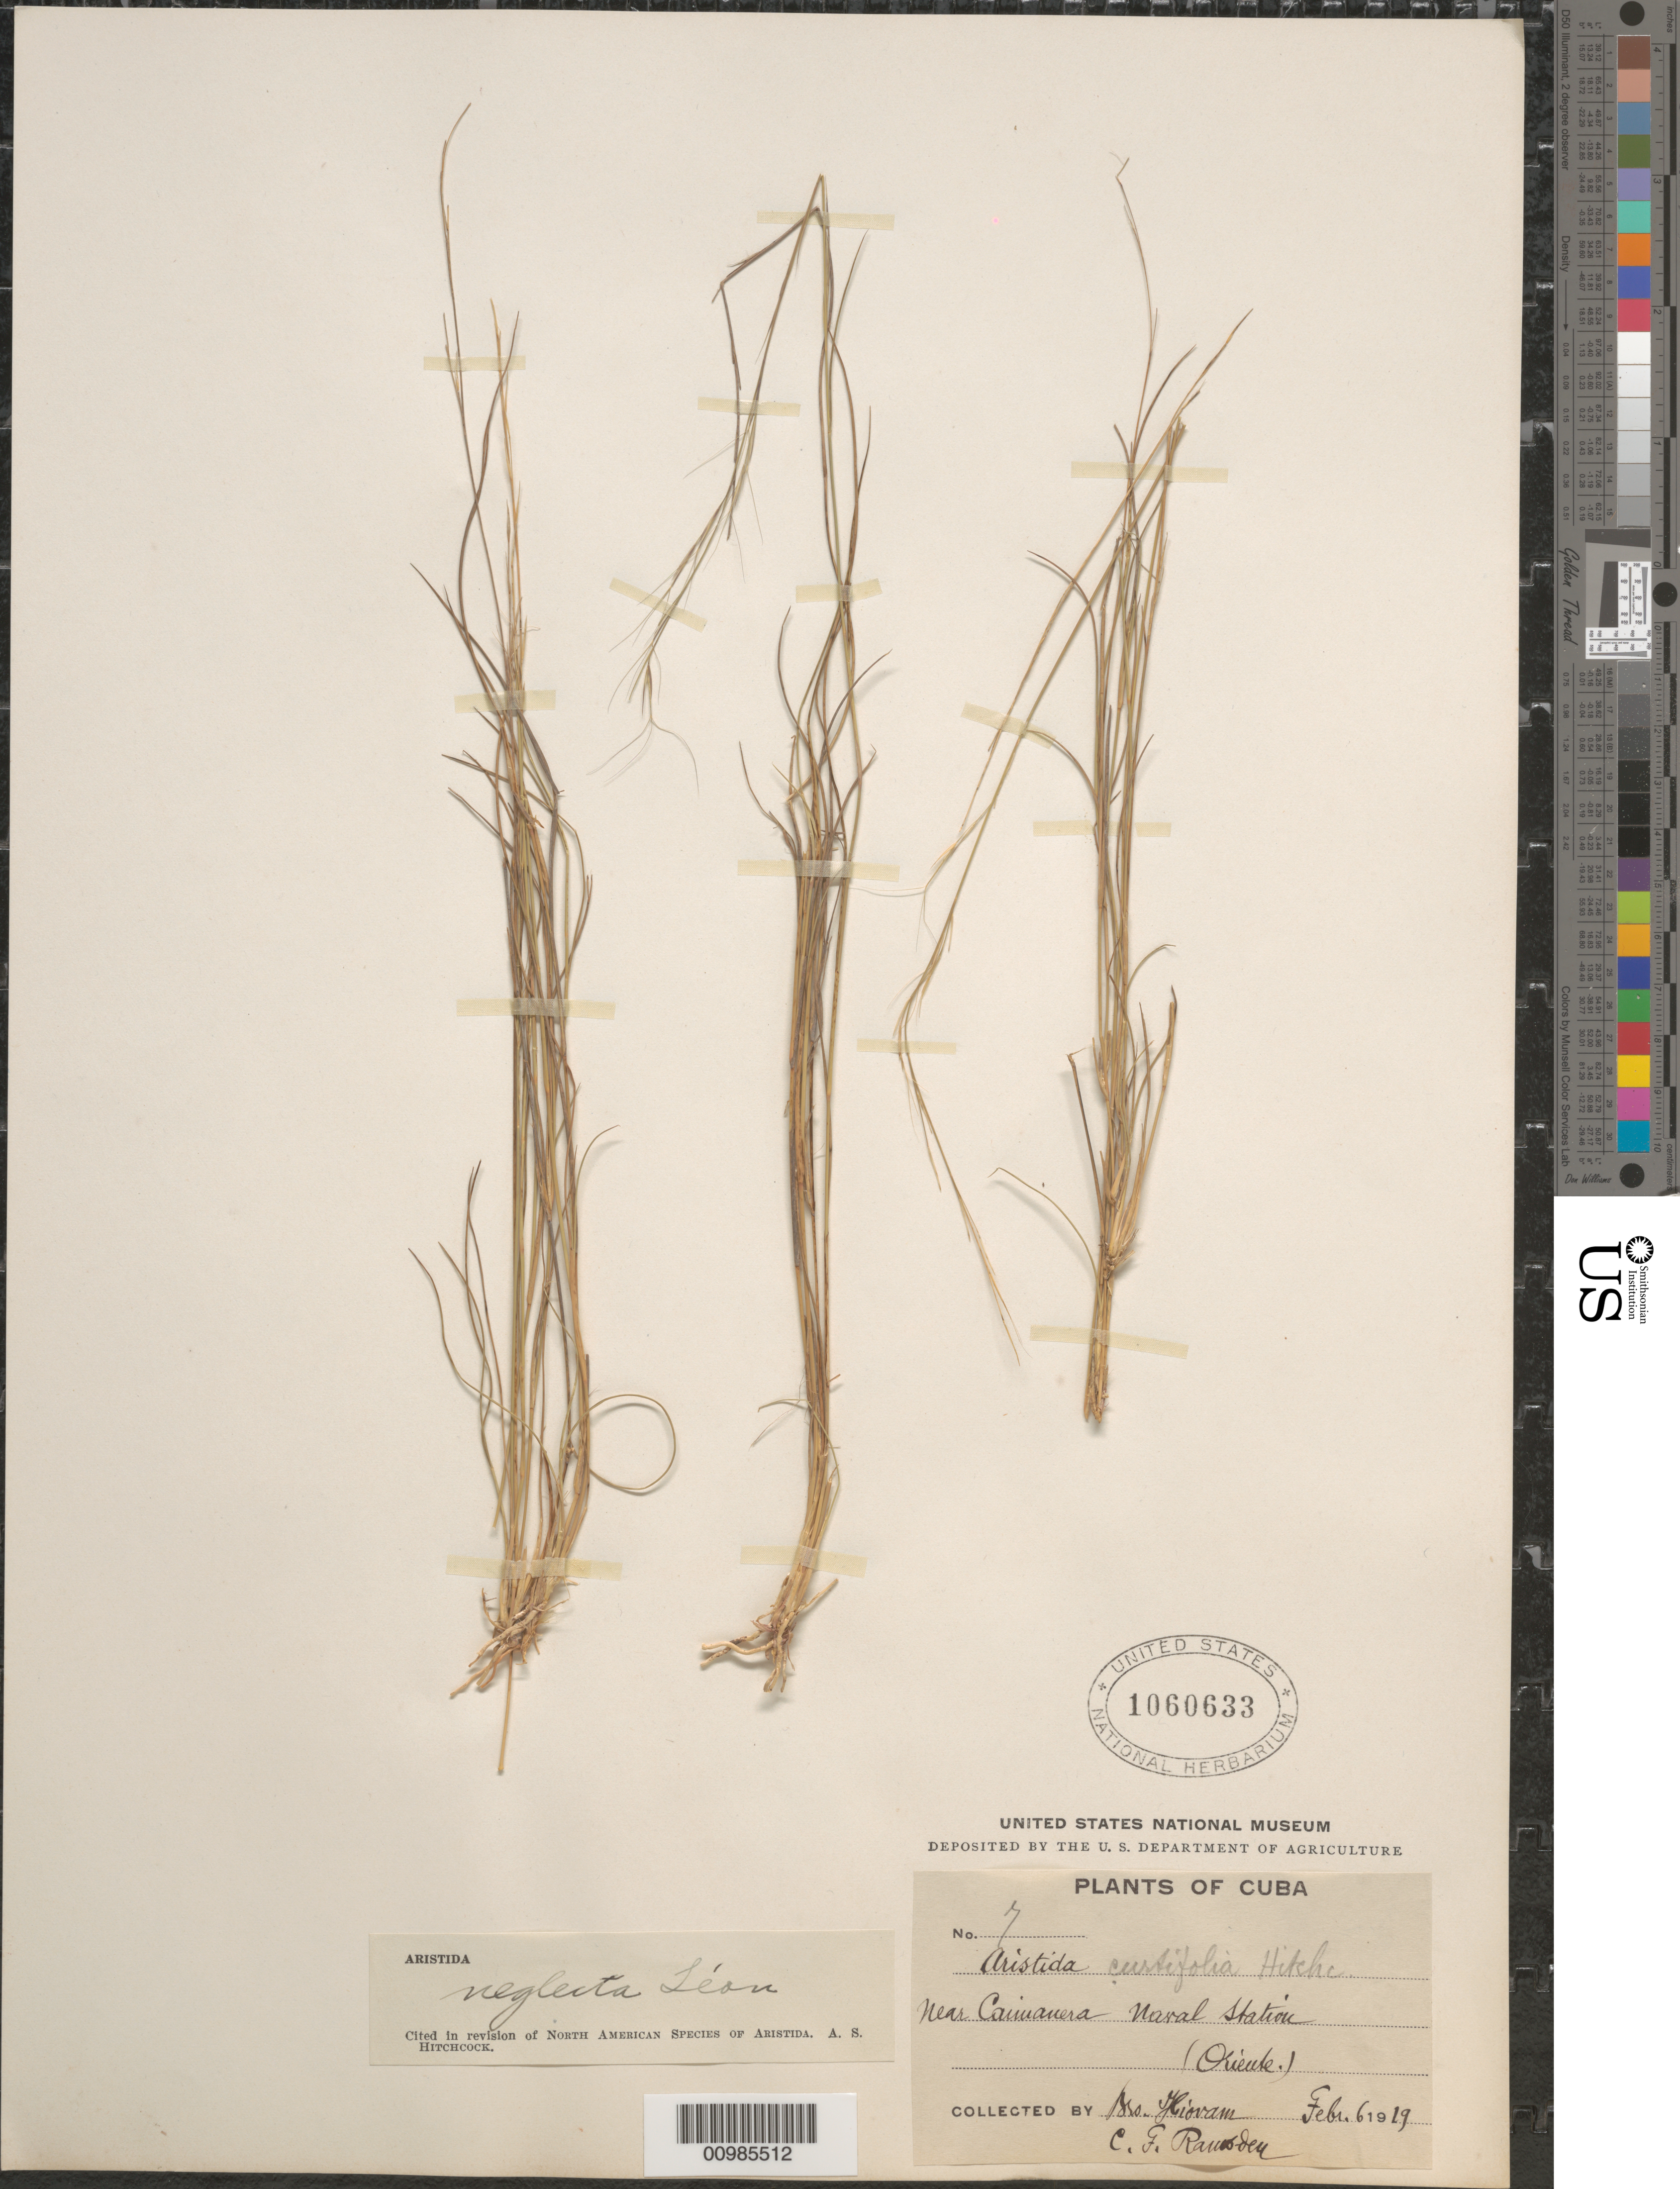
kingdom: Plantae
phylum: Tracheophyta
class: Liliopsida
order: Poales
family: Poaceae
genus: Aristida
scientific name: Aristida neglecta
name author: León ex Hitchc.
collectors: Bro. Hioram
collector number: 7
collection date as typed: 06 Feb 1919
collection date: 1919-02-06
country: Cuba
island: Cuba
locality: Oriente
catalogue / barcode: US 1060633